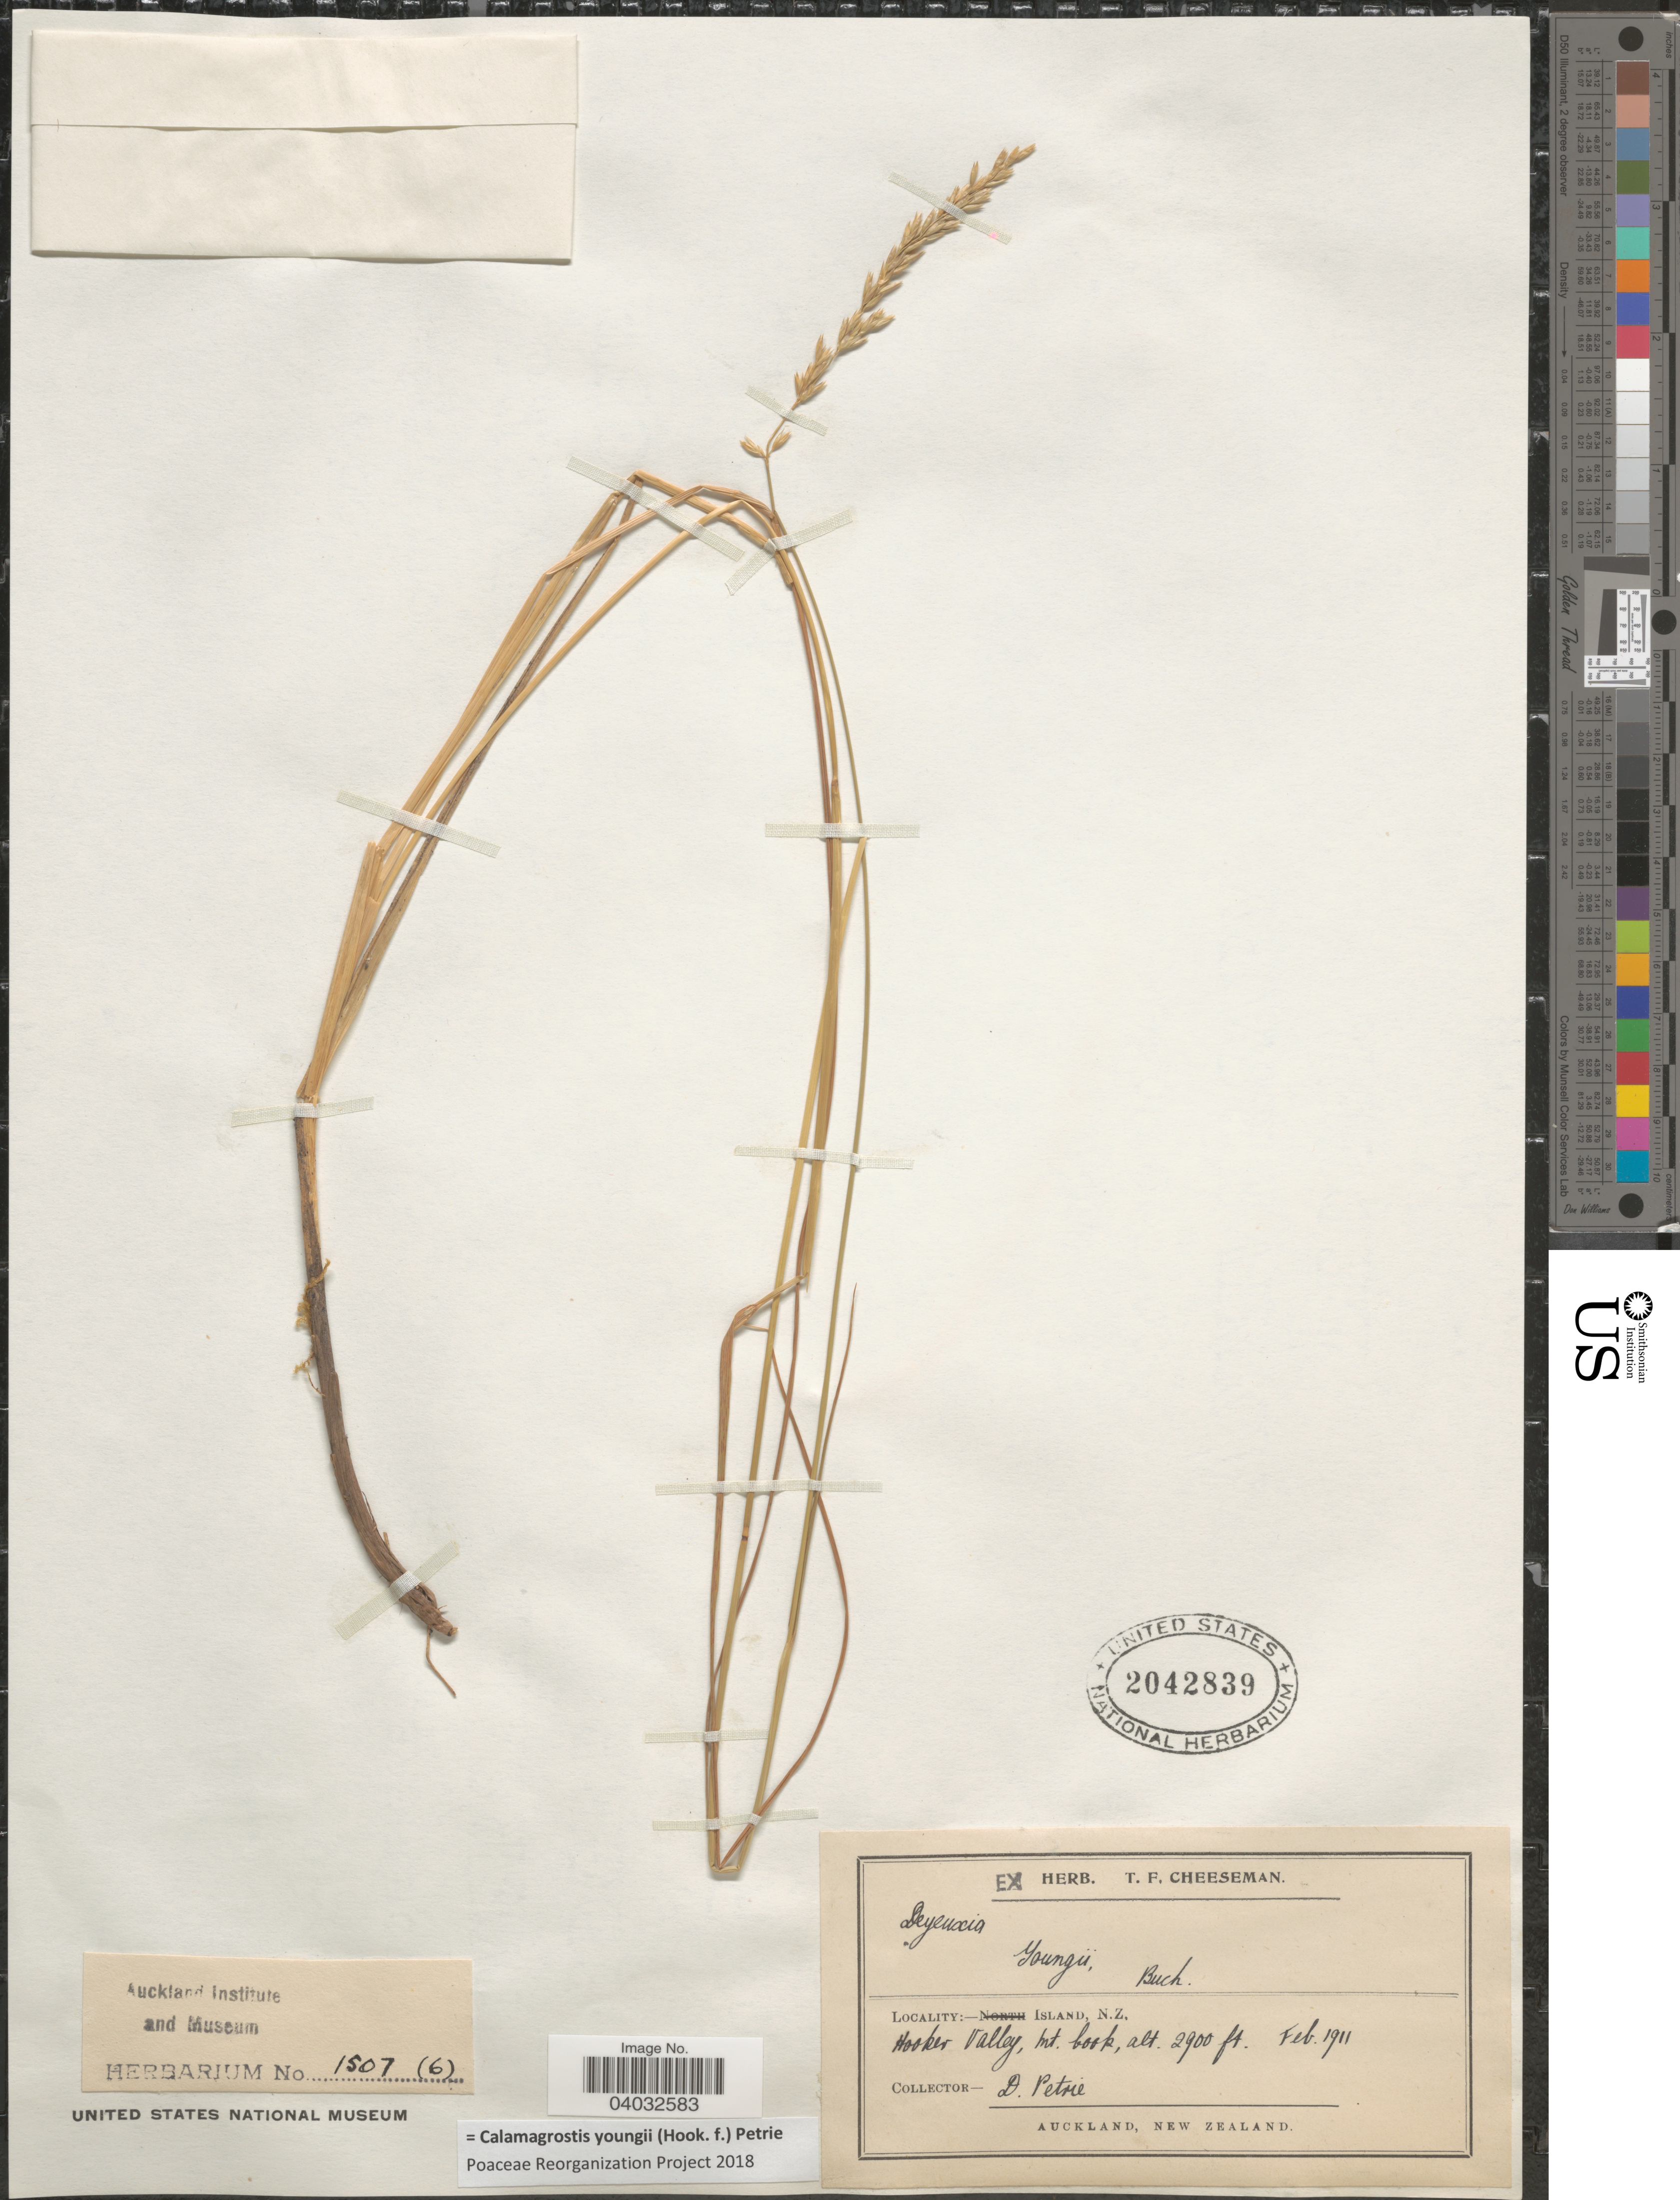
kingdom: Plantae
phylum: Tracheophyta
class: Liliopsida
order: Poales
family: Poaceae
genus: Calamagrostis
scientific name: Calamagrostis youngii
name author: (Hook. f.) Petrie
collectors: D. Petrie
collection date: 1911-02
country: New Zealand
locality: Island. Hooker Valley, Mt. book.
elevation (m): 884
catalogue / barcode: US 2042839